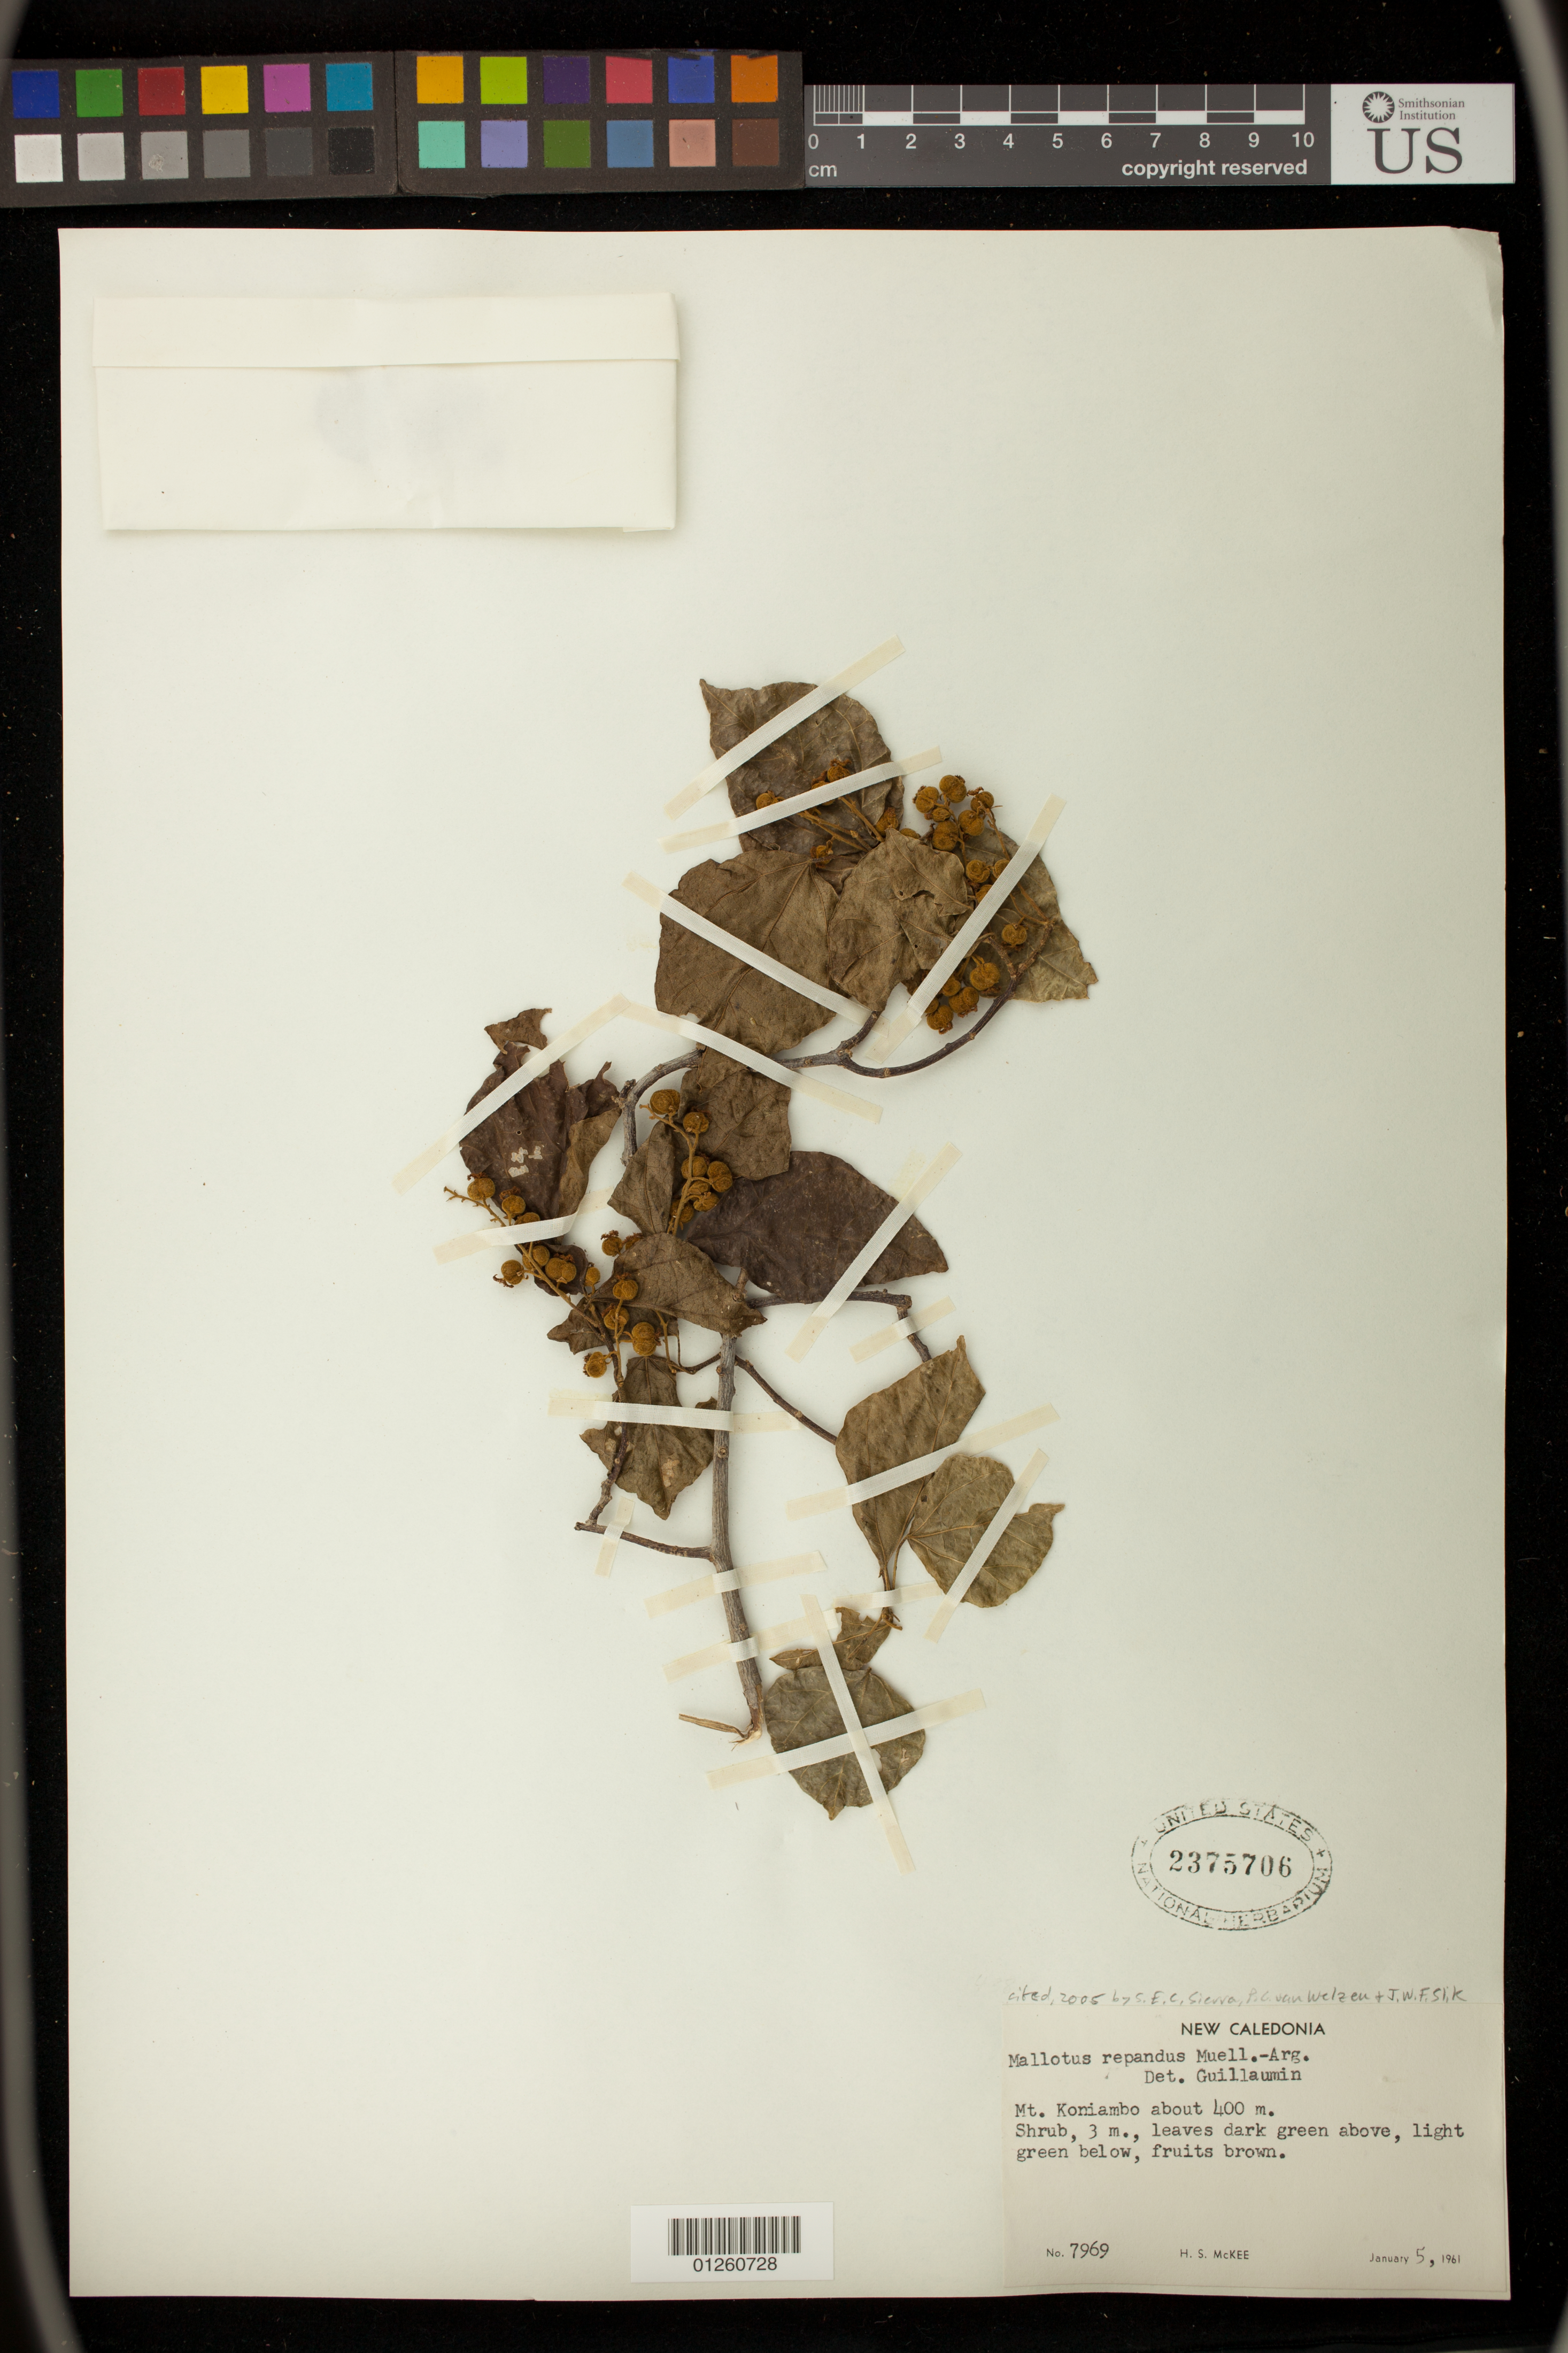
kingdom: Plantae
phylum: Tracheophyta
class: Magnoliopsida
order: Malpighiales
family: Euphorbiaceae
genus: Mallotus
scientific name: Mallotus repandus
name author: (Rottler) Müll. Arg.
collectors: H. S. McKee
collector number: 7969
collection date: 1961-01-05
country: New Caledonia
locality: Mt. Koniambo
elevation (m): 400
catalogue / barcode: US 2375706